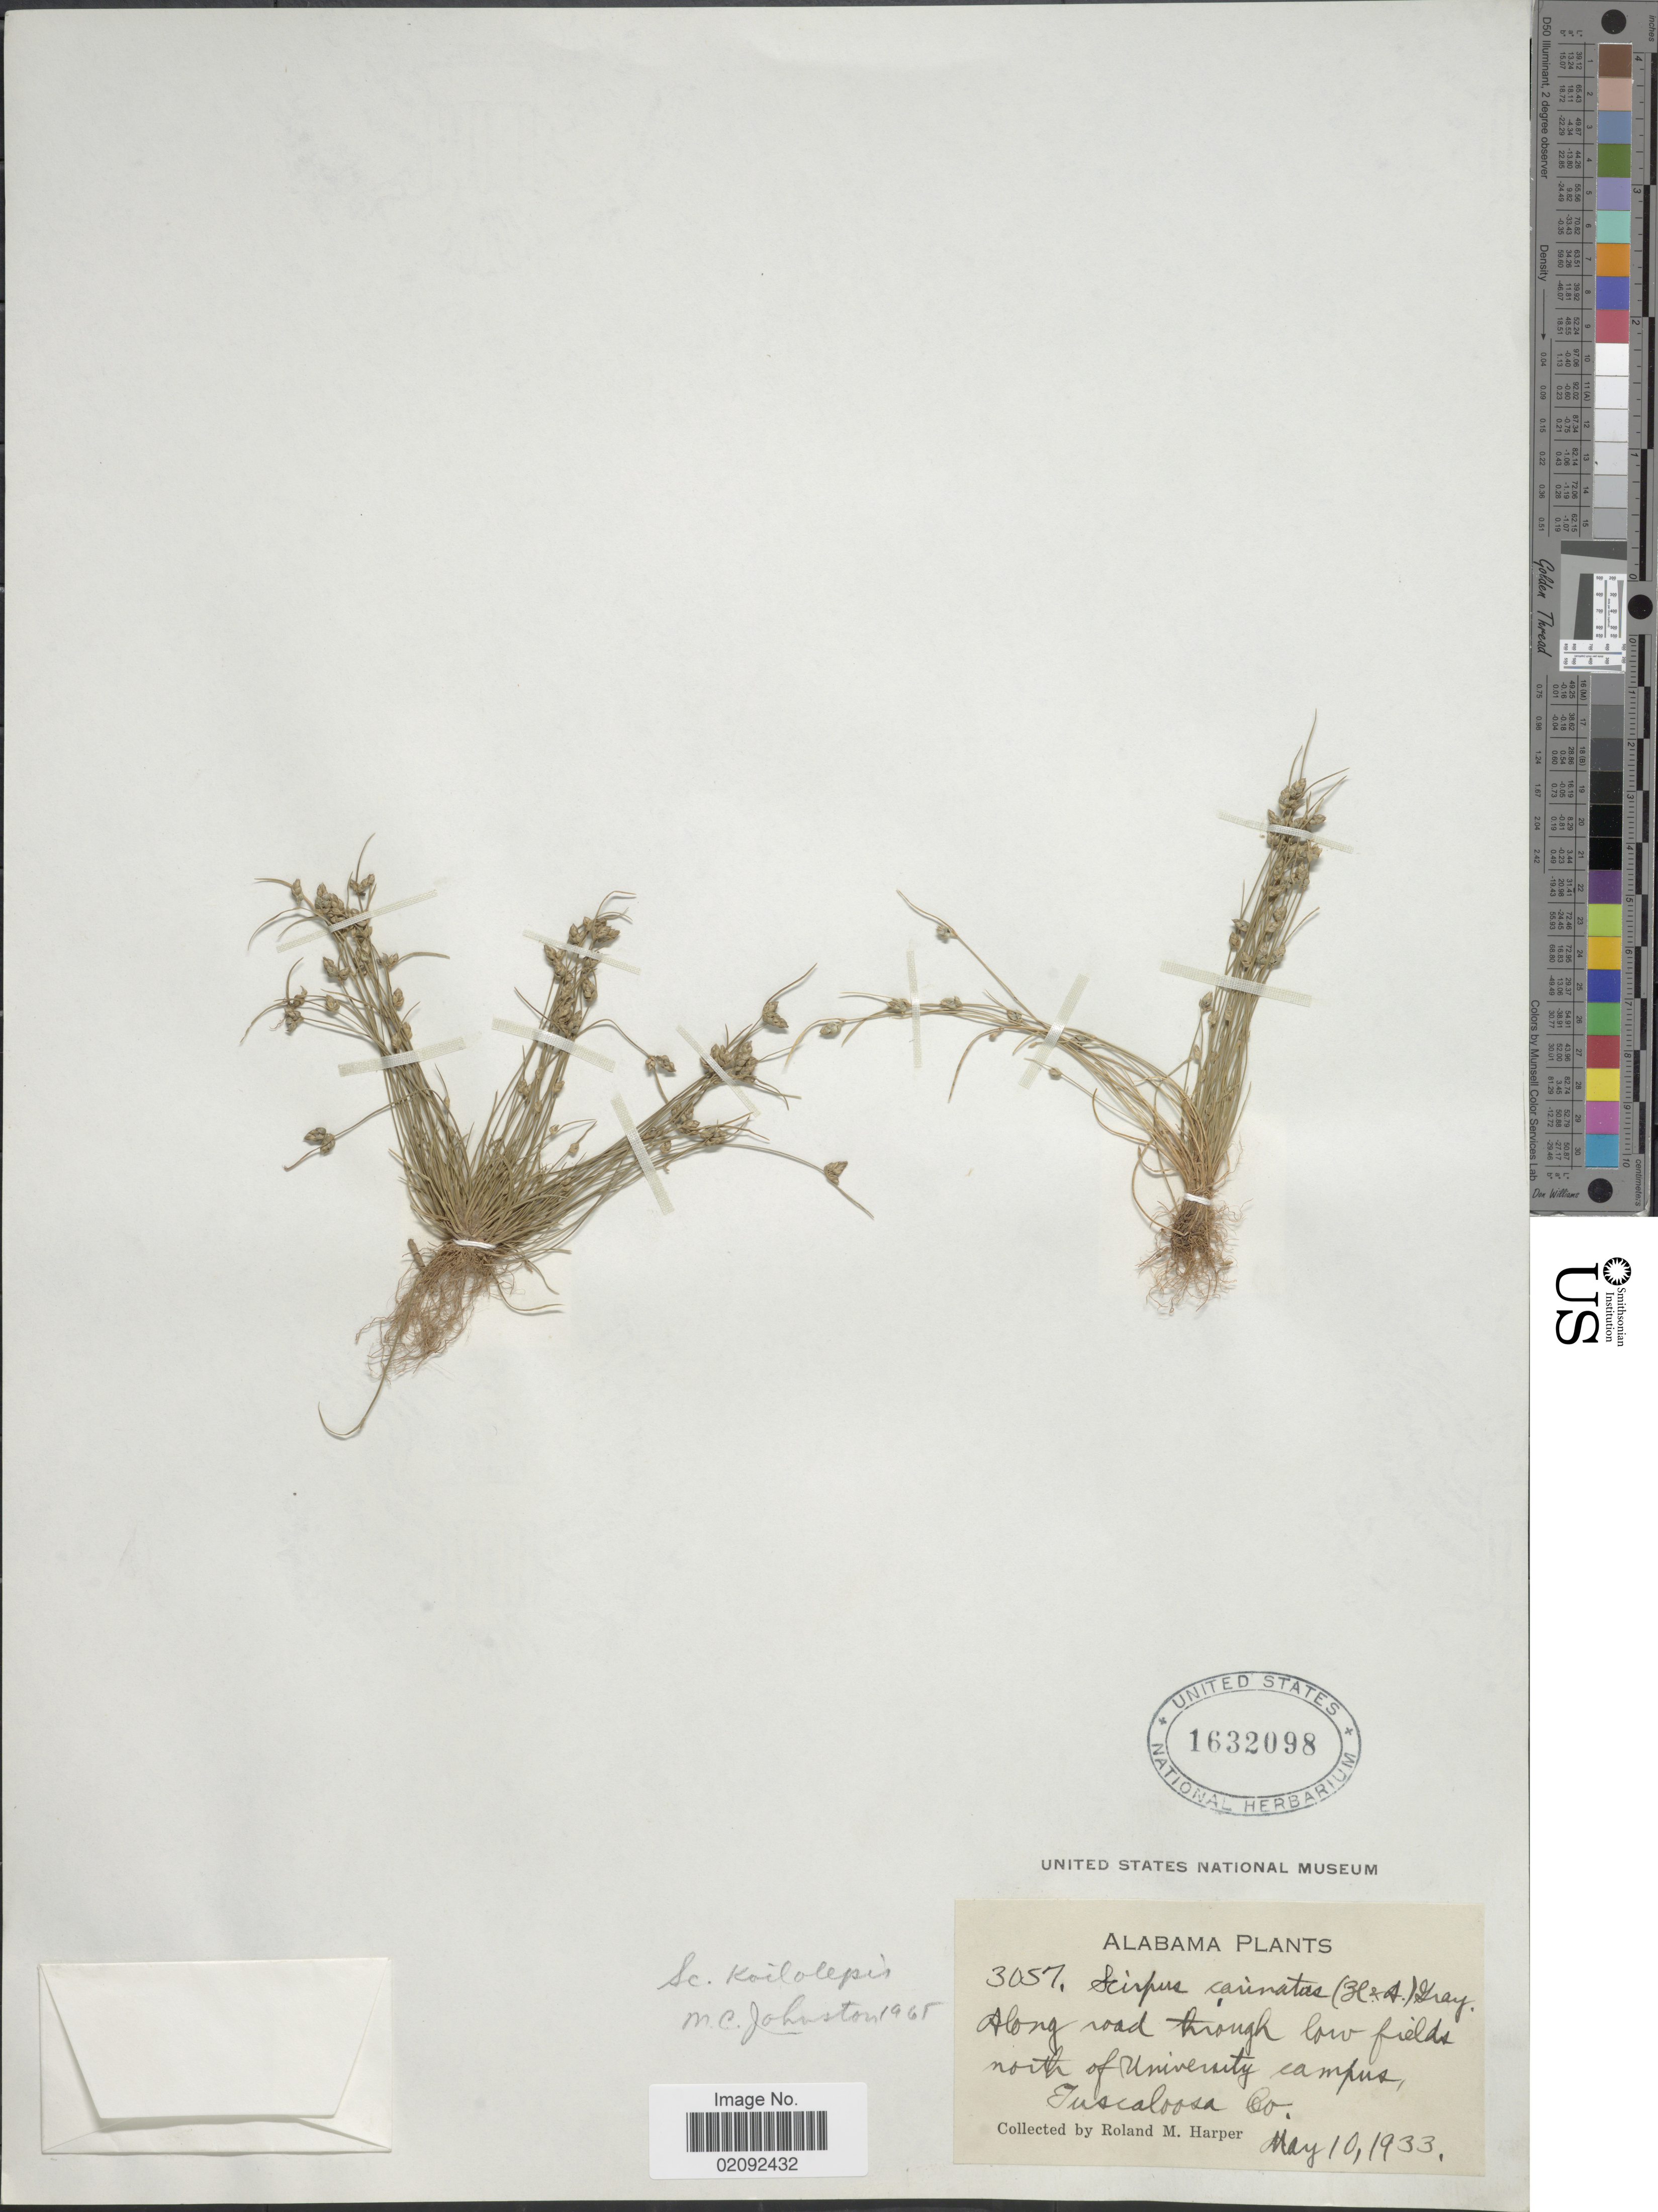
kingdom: Plantae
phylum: Tracheophyta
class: Liliopsida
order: Poales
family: Cyperaceae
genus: Isolepis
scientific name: Isolepis carinata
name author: Hook. & Arn. ex Torr.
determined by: Strong, M. T., (US), Smithsonian Institution - National Museum of Natural History (UNITED STATES)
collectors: R. M. Harper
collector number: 3057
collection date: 1933-05-10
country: United States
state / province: Alabama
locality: Along road through low fields north of University campus, Enscaloosa Co.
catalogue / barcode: US 1632098